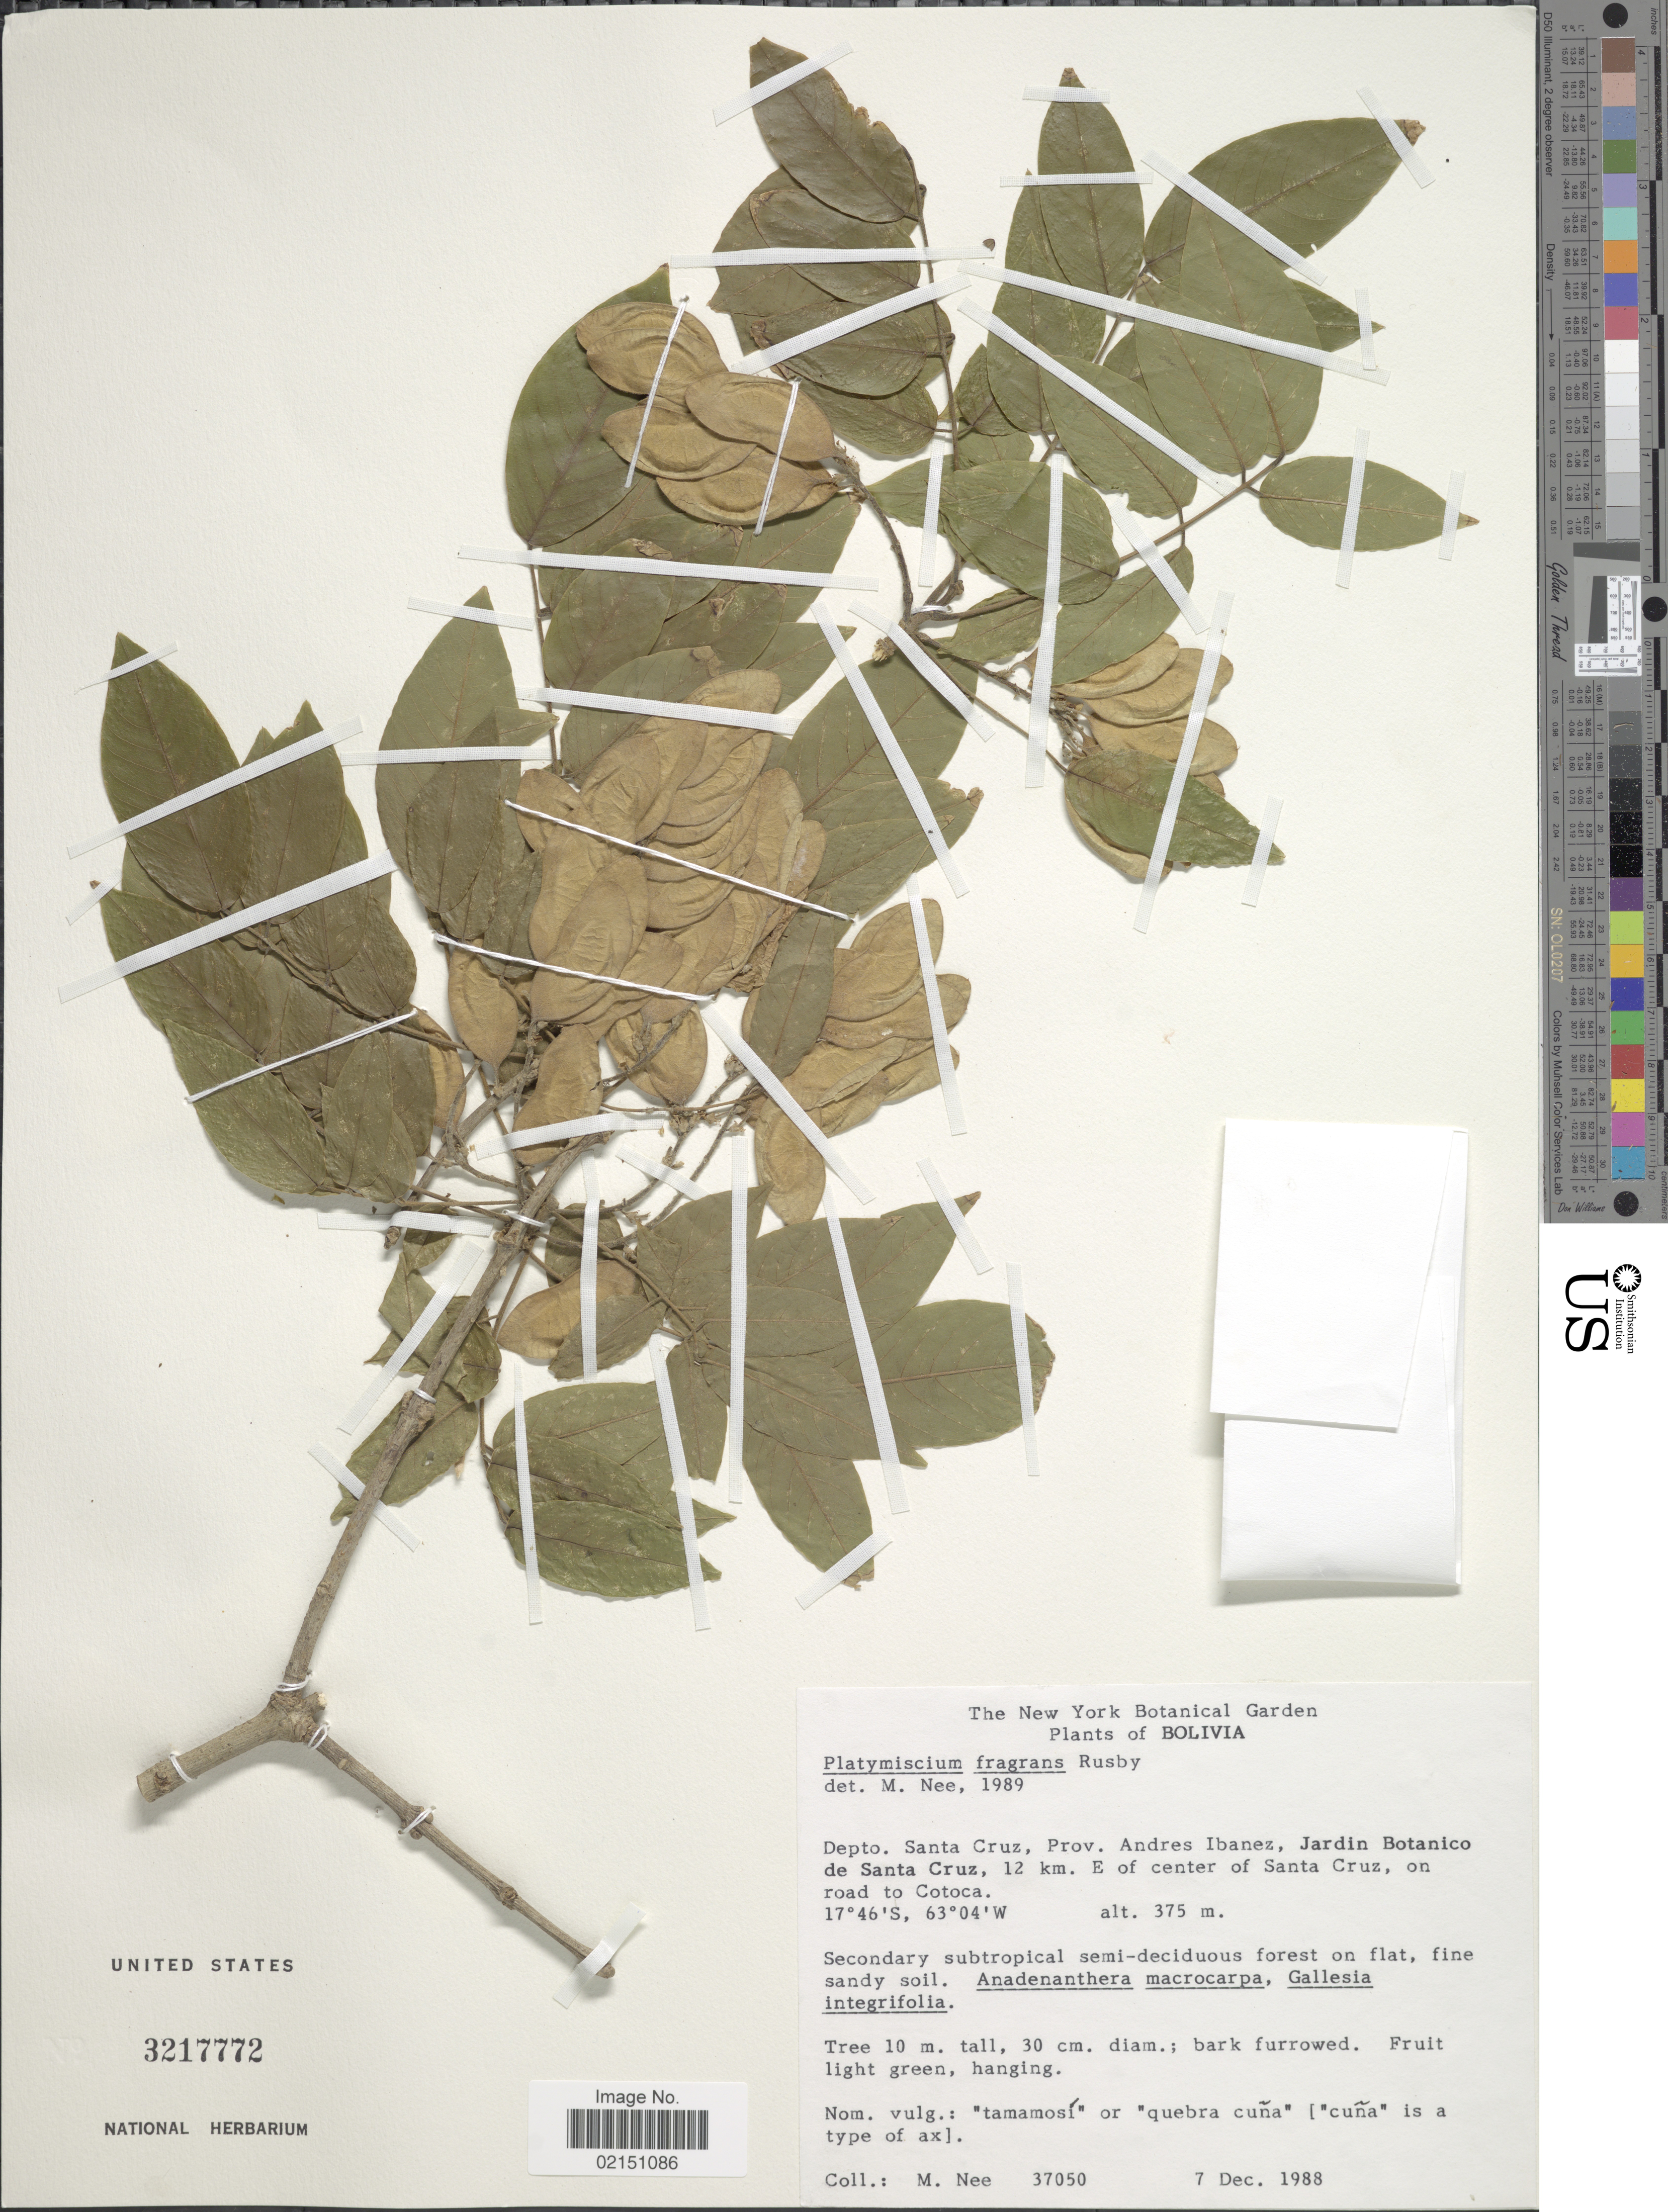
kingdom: Plantae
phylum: Tracheophyta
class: Magnoliopsida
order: Fabales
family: Fabaceae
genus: Platymiscium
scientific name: Platymiscium pubescens subsp. fragrans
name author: (Rusby) Klitg.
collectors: M. Nee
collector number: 37050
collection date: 1988-12-07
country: Bolivia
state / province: Santa Cruz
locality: Prov. Andres Ibanez, Jardin Botanico de Santa Cruz, 12 km. E of center of Santa Cruz, on road to Cotoca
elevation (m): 375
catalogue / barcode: US 3217772